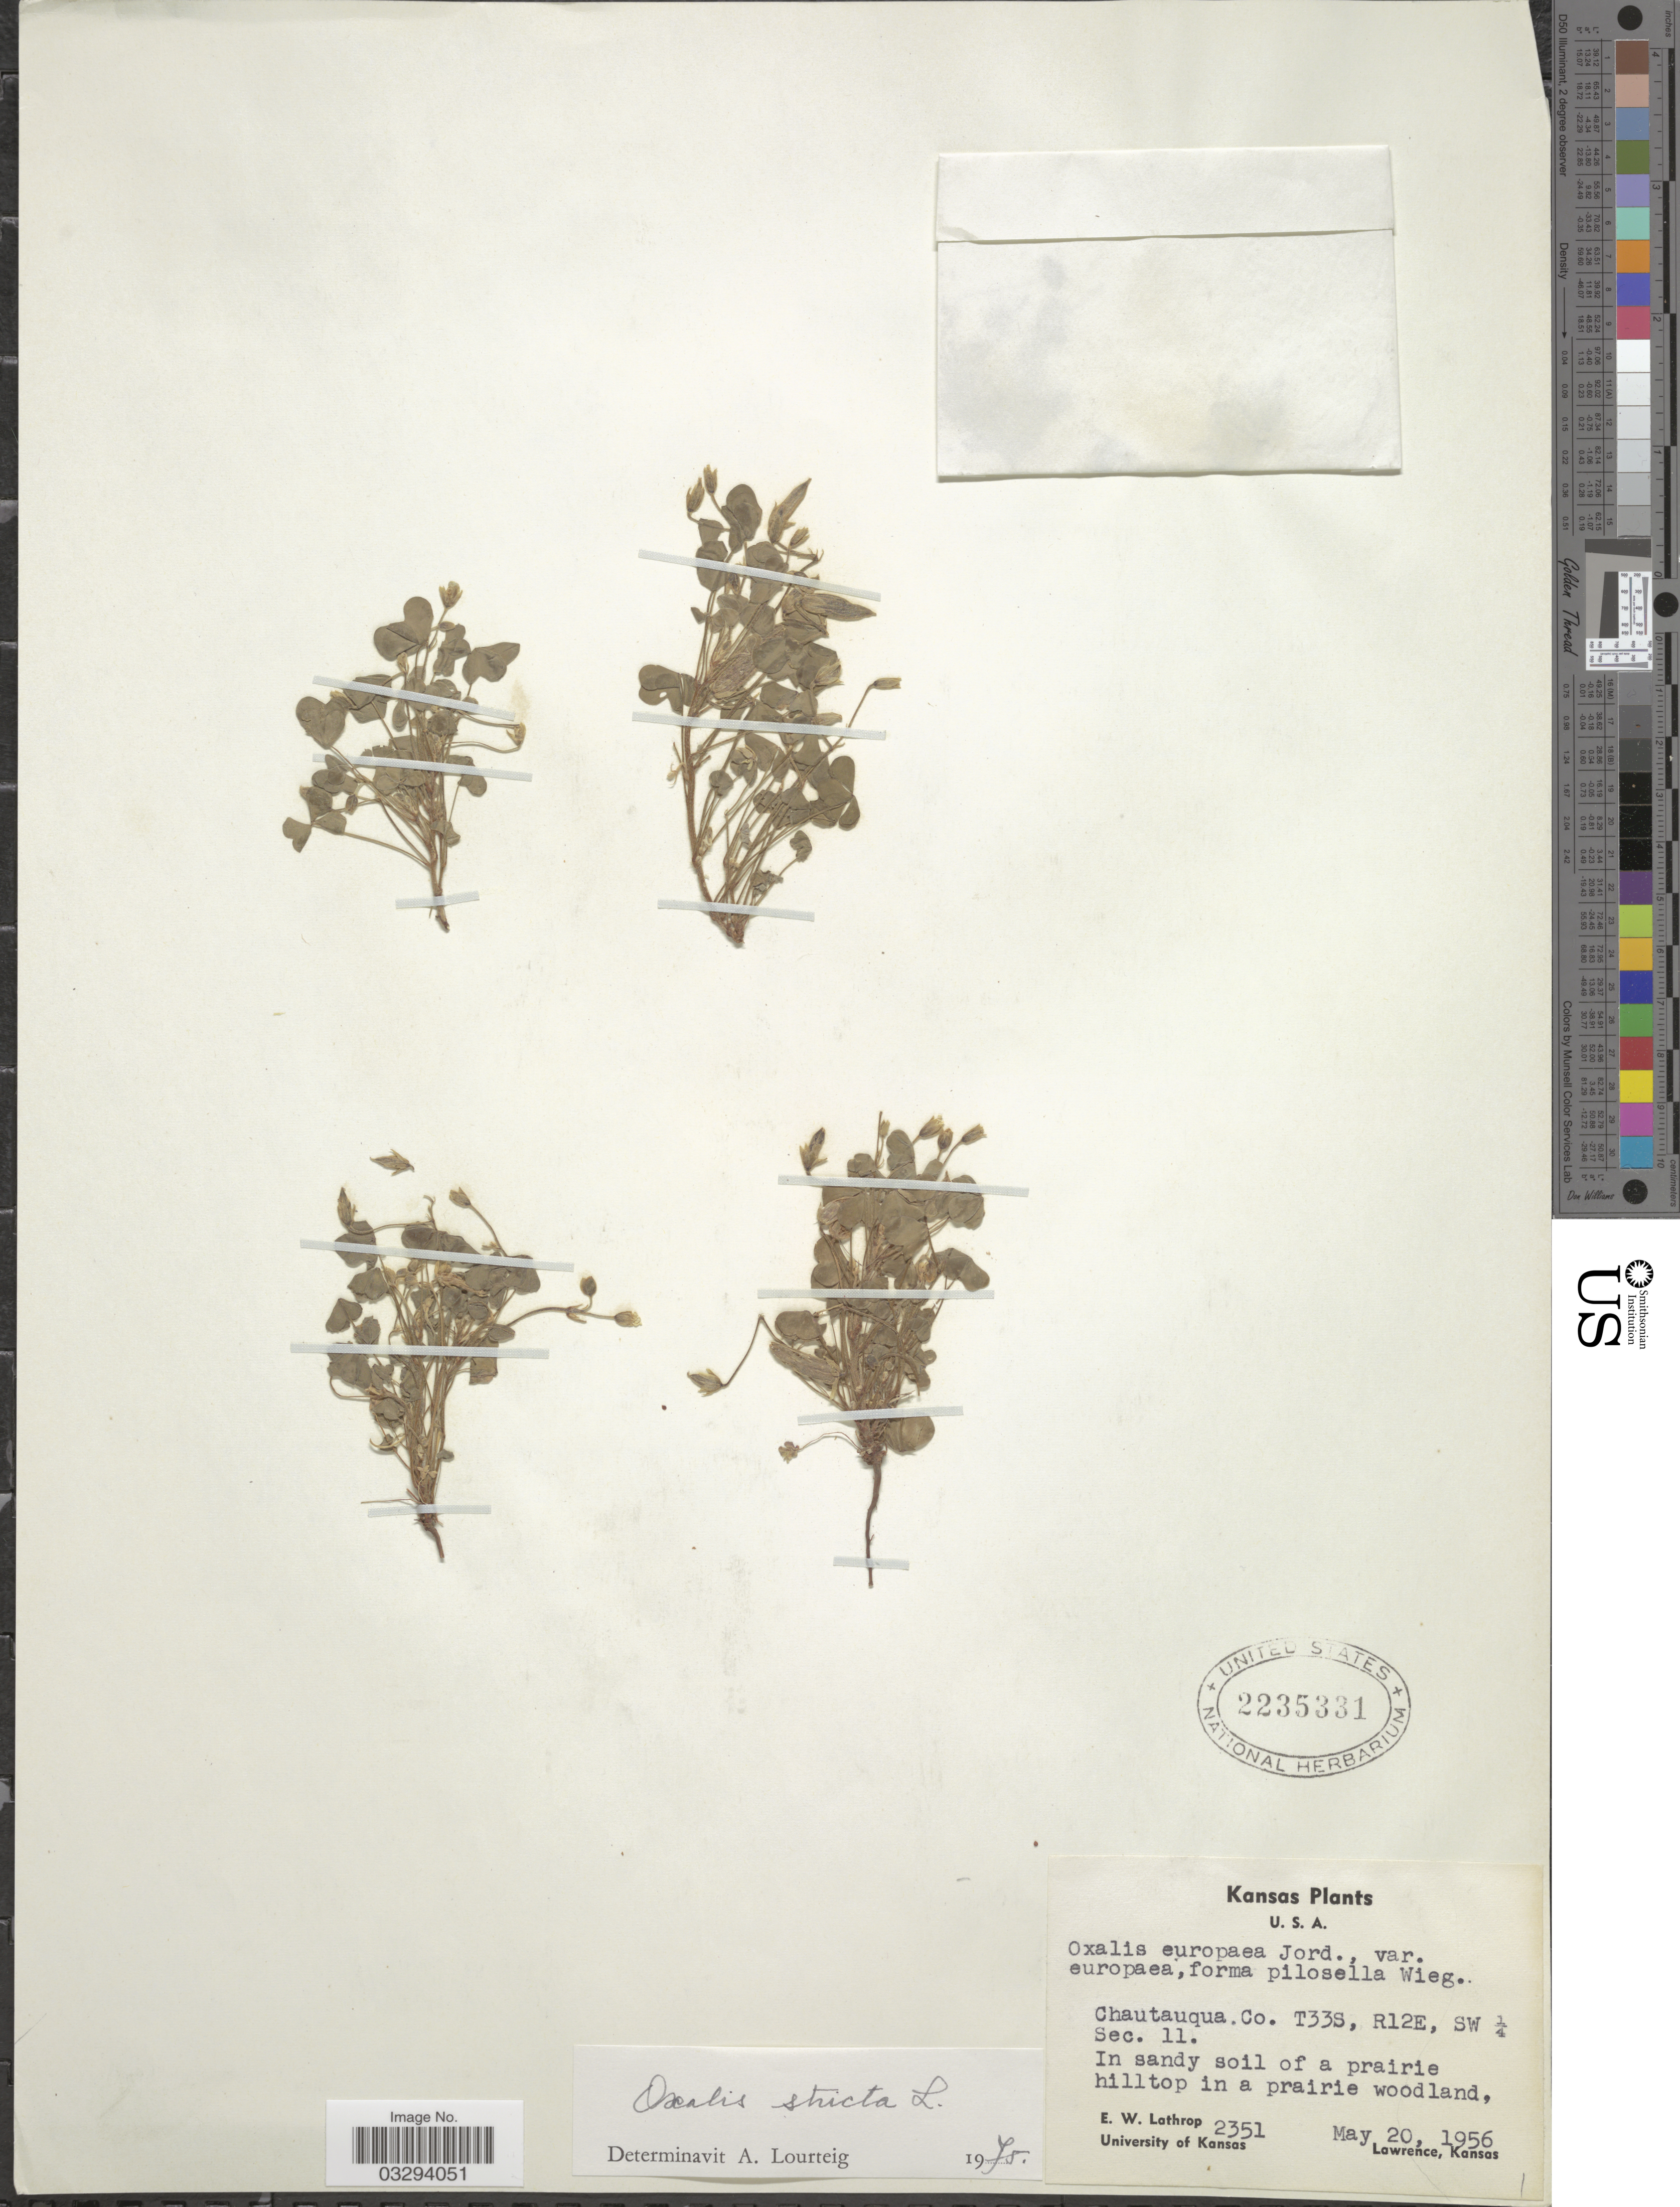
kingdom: Plantae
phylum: Tracheophyta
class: Magnoliopsida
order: Oxalidales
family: Oxalidaceae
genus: Oxalis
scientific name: Oxalis stricta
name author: L.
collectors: E. W. Lathrop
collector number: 2351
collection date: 1956-05-20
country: United States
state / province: Kansas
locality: Chautauqua Co. T33S, R12E, SW ¼ Sec. 11.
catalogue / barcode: US 2235331